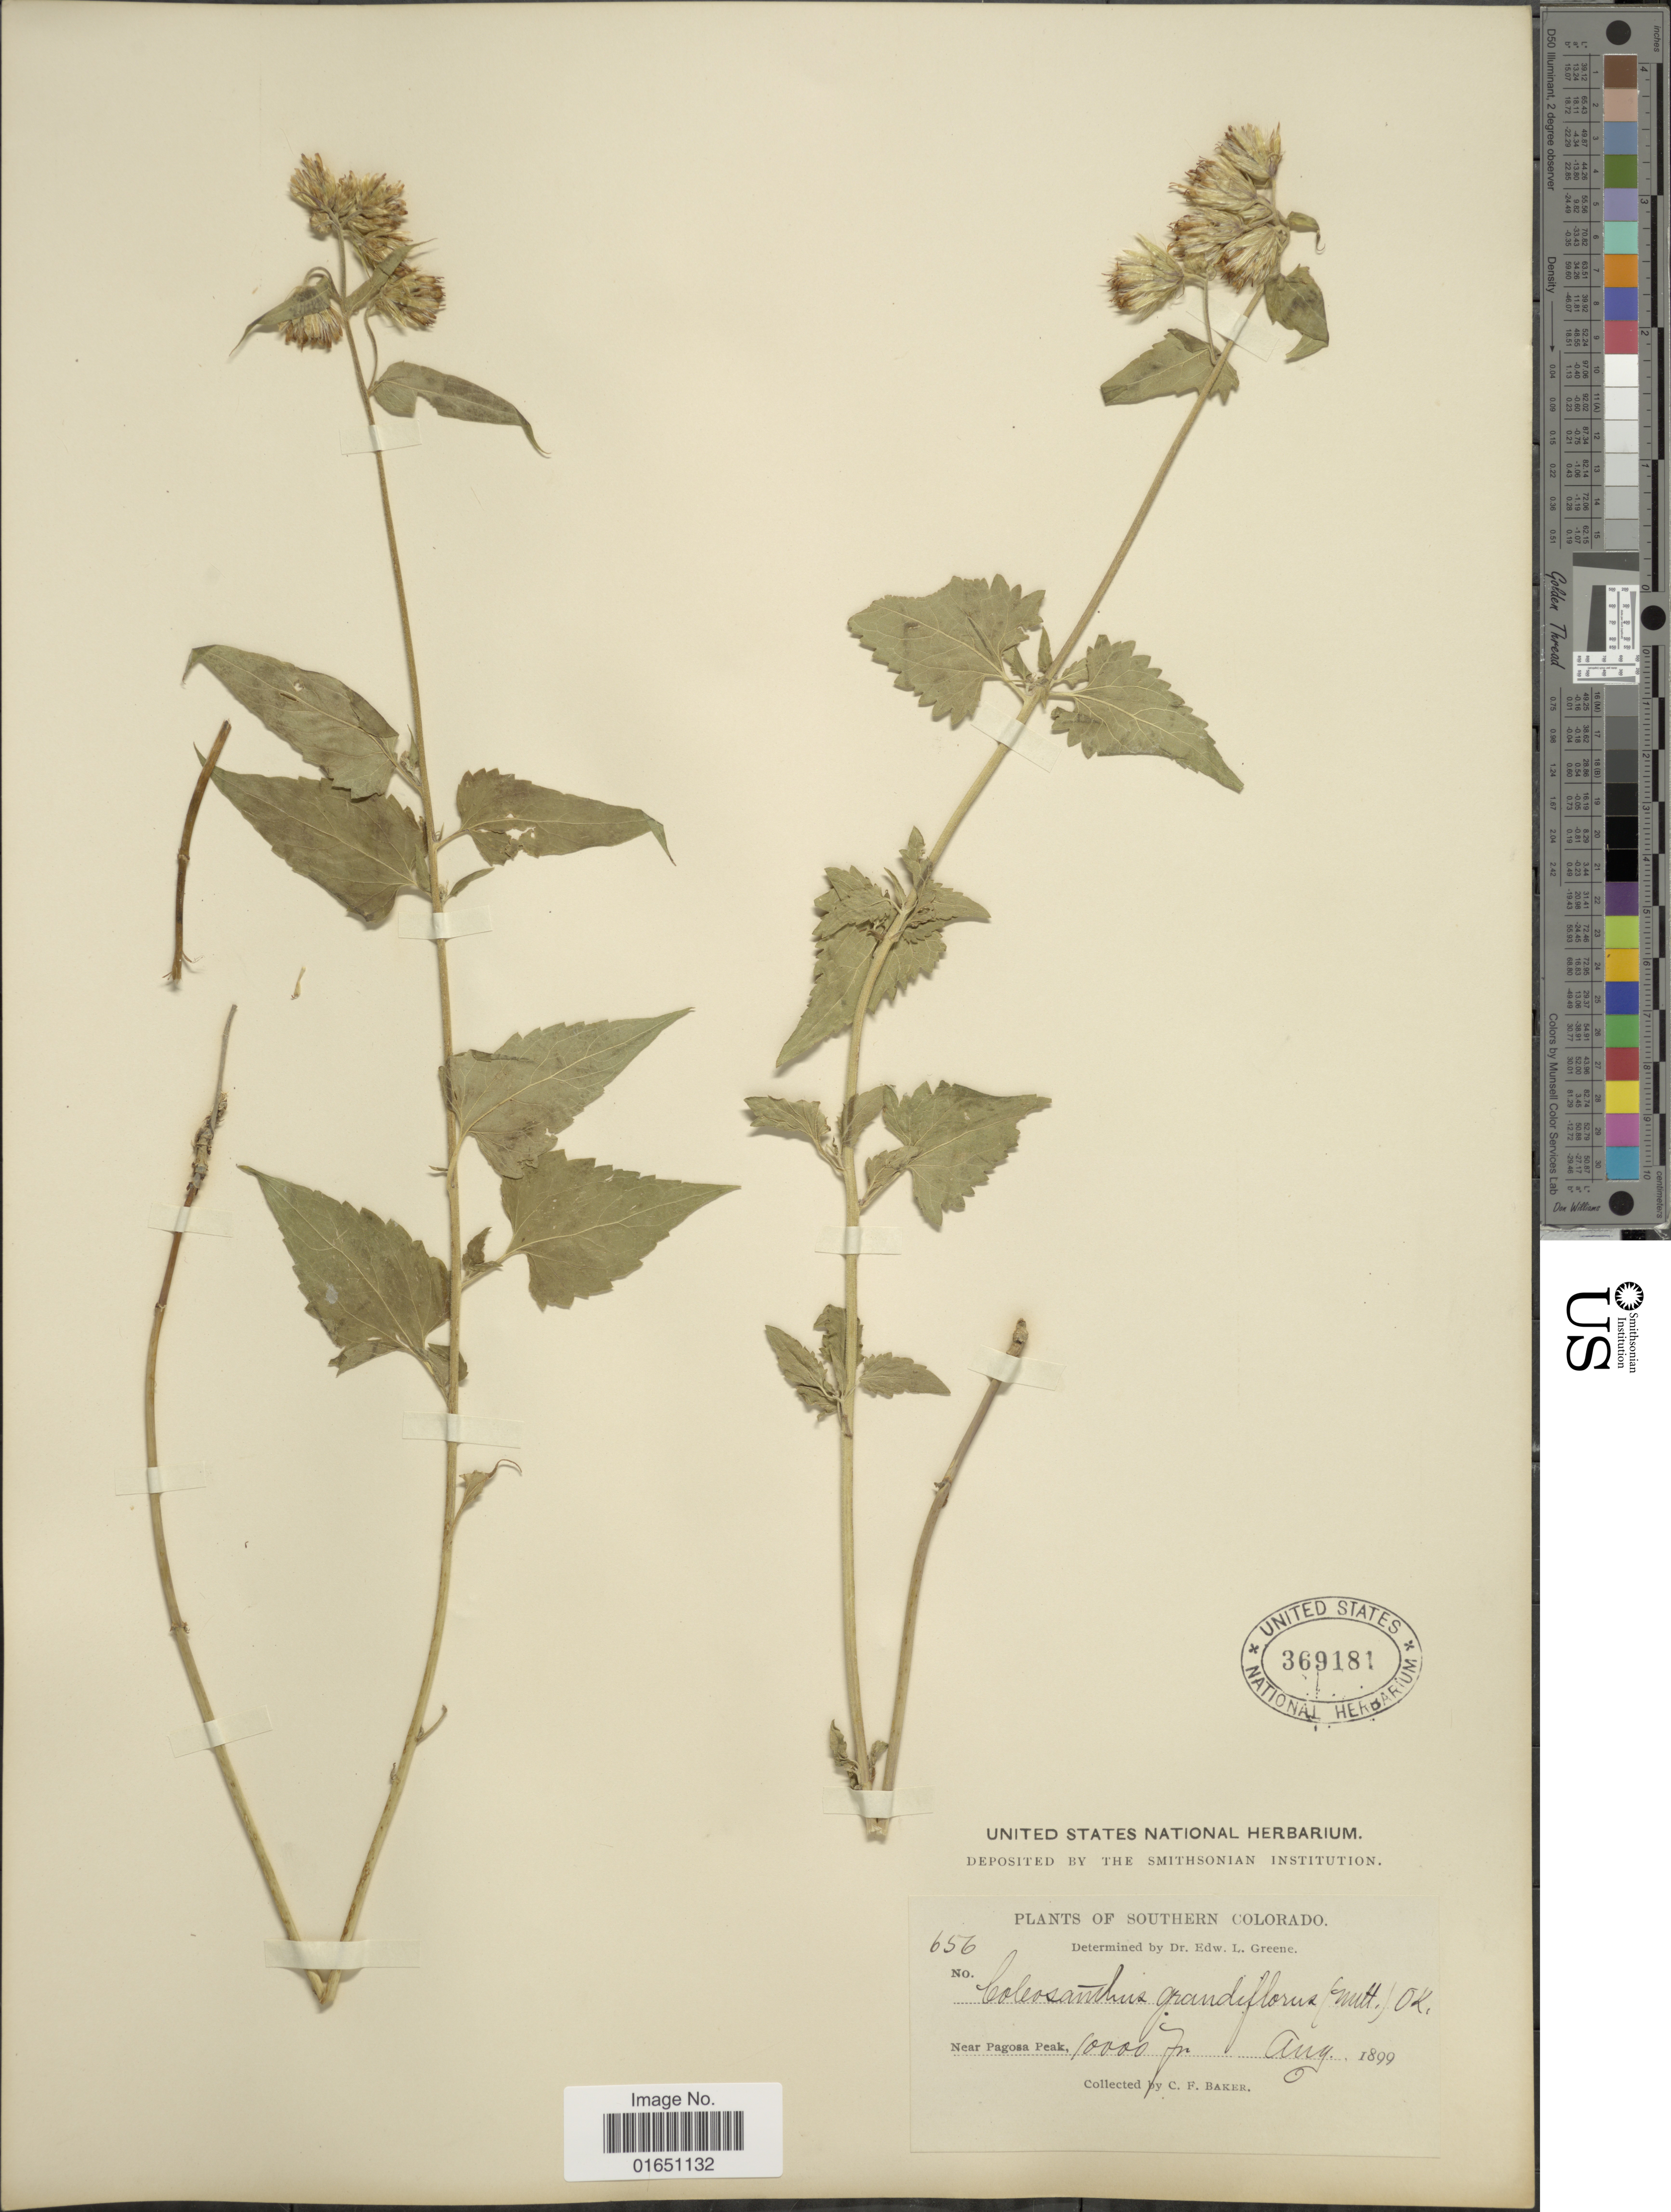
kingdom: Plantae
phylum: Tracheophyta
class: Magnoliopsida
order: Asterales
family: Asteraceae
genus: Brickellia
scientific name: Brickellia grandiflora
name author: (Hook.) Nutt.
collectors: C. F. Baker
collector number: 656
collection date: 1899-08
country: United States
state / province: Colorado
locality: Southern Colorado, near Pagosa Peak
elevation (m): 3048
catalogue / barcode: US 369181